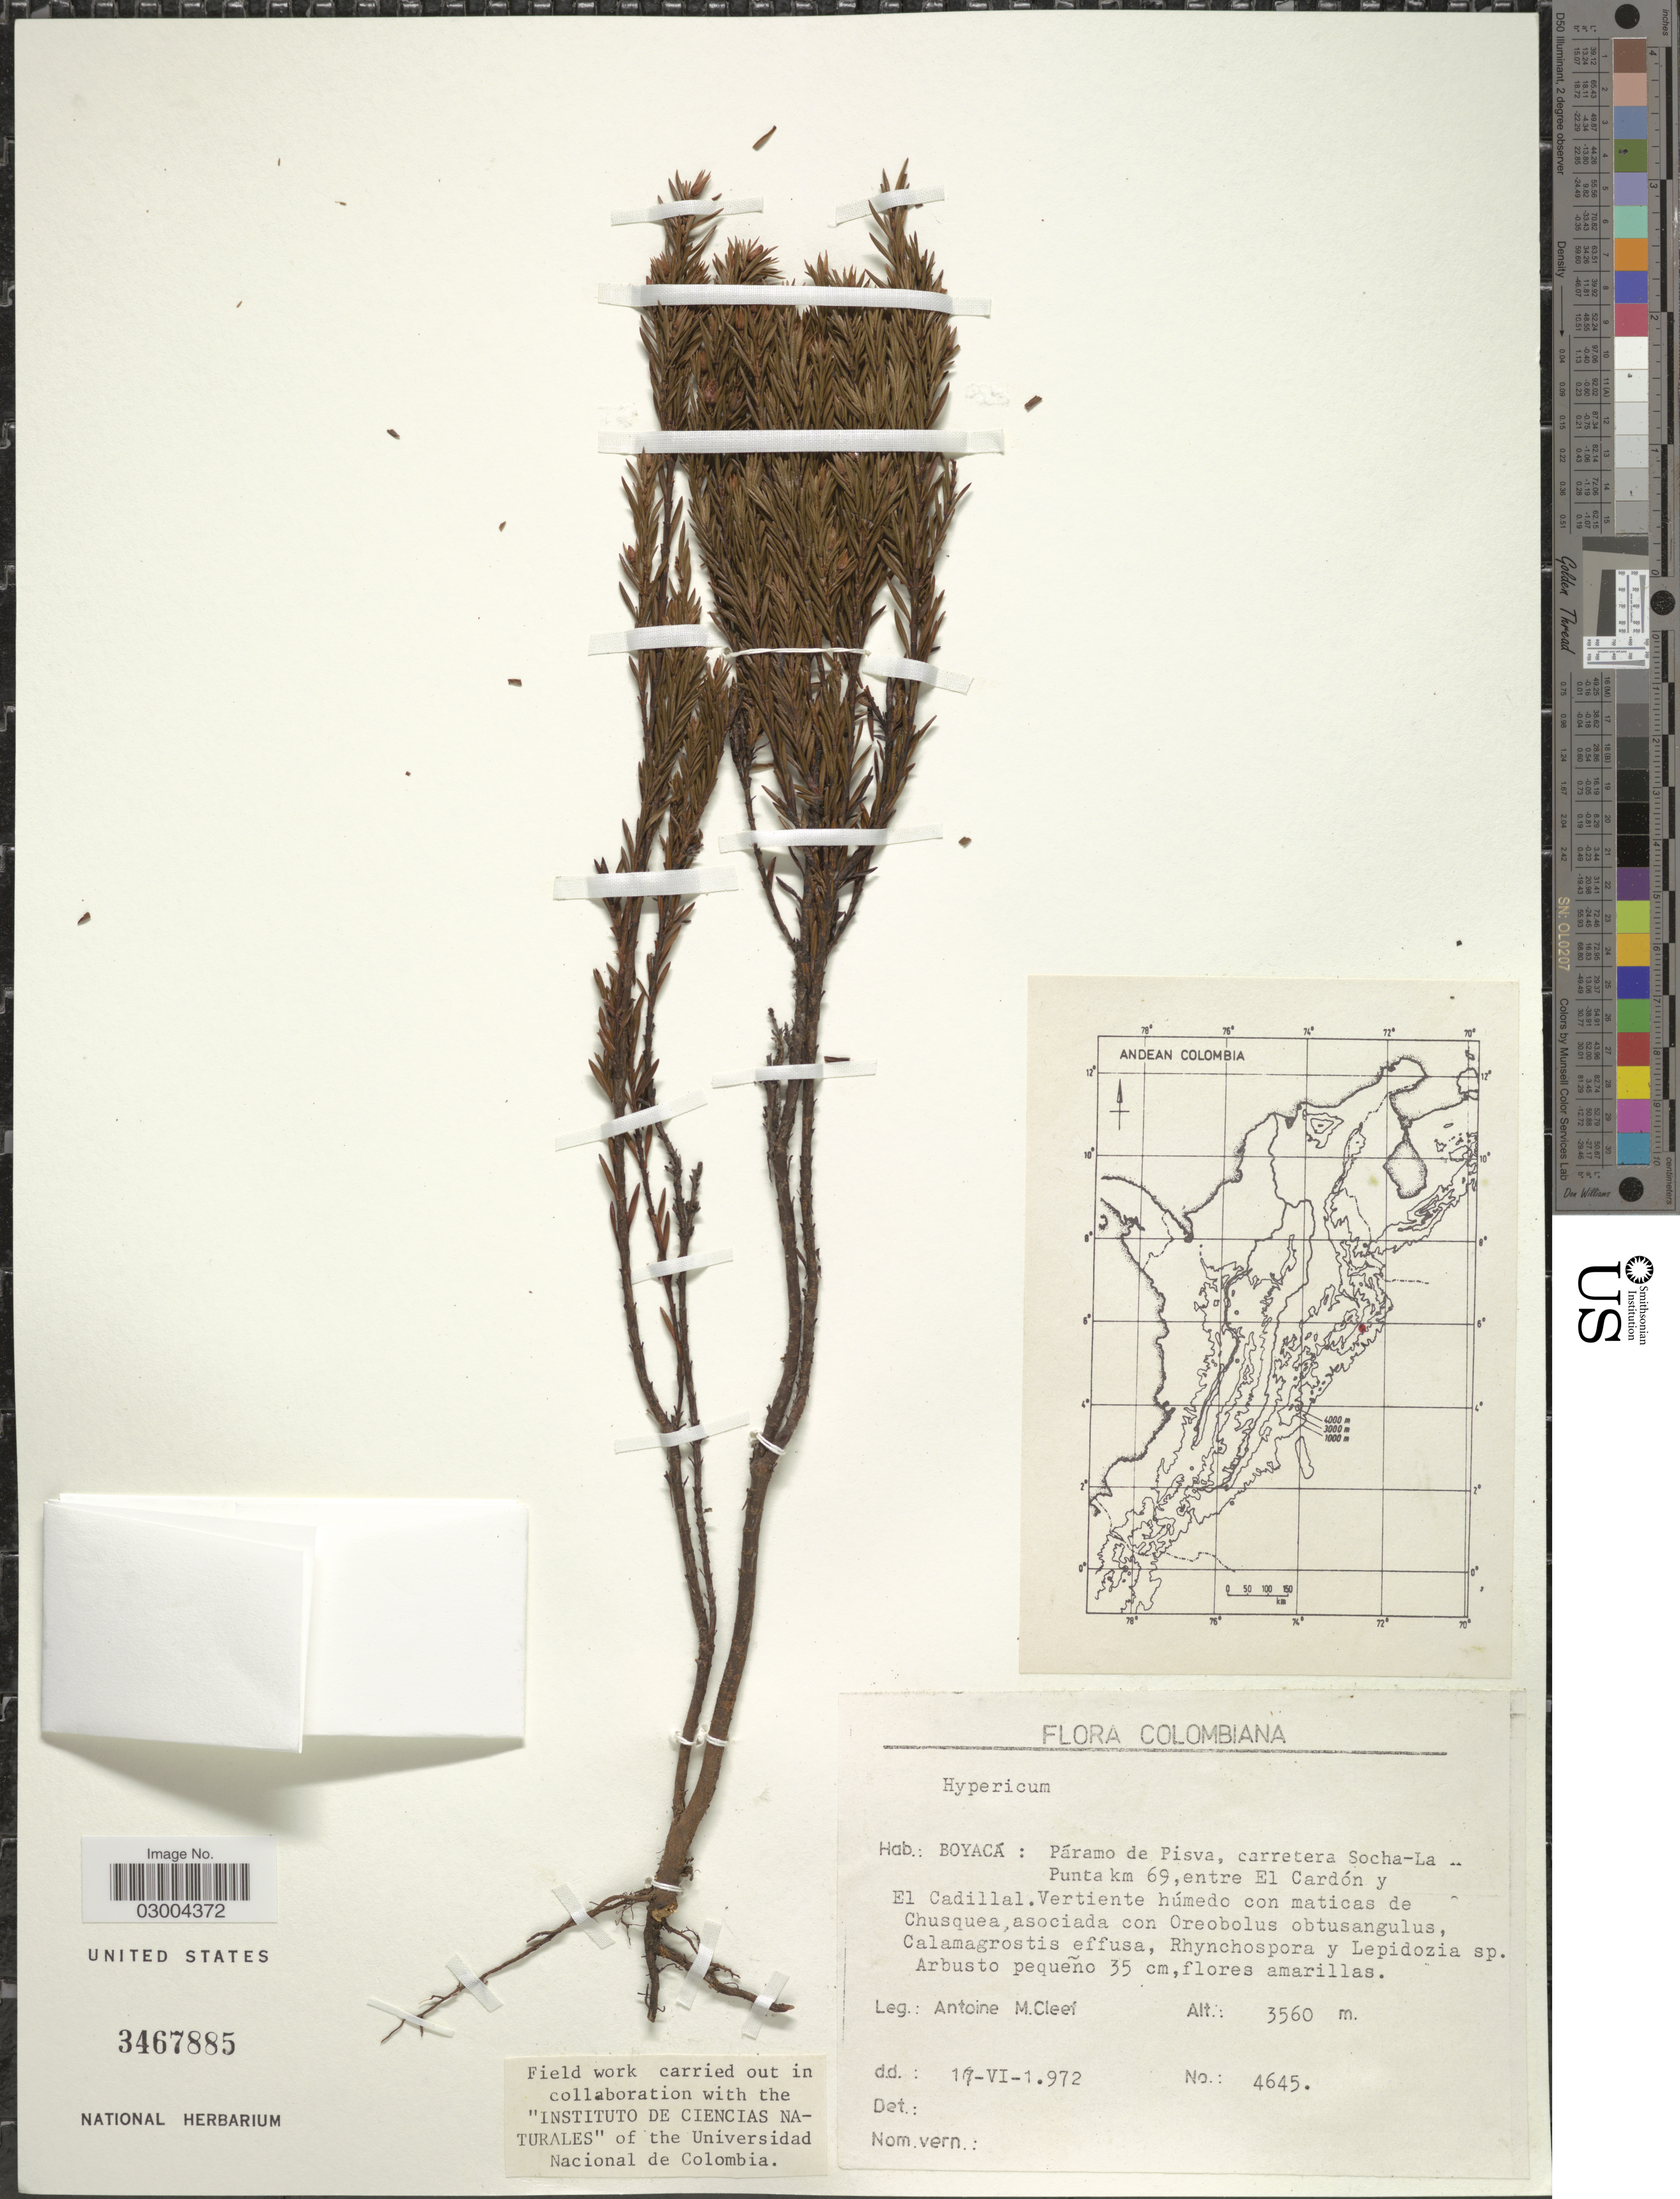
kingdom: Plantae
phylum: Tracheophyta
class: Magnoliopsida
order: Malpighiales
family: Hypericaceae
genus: Hypericum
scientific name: Hypericum sp.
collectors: A. M. Cleef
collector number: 4645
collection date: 1972-06-17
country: Colombia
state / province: Boyacá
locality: Páramo de Pisva, carretera Soch-La Punta km 69, entre El Cardón y El Cadillal.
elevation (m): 3560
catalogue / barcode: US 3467885